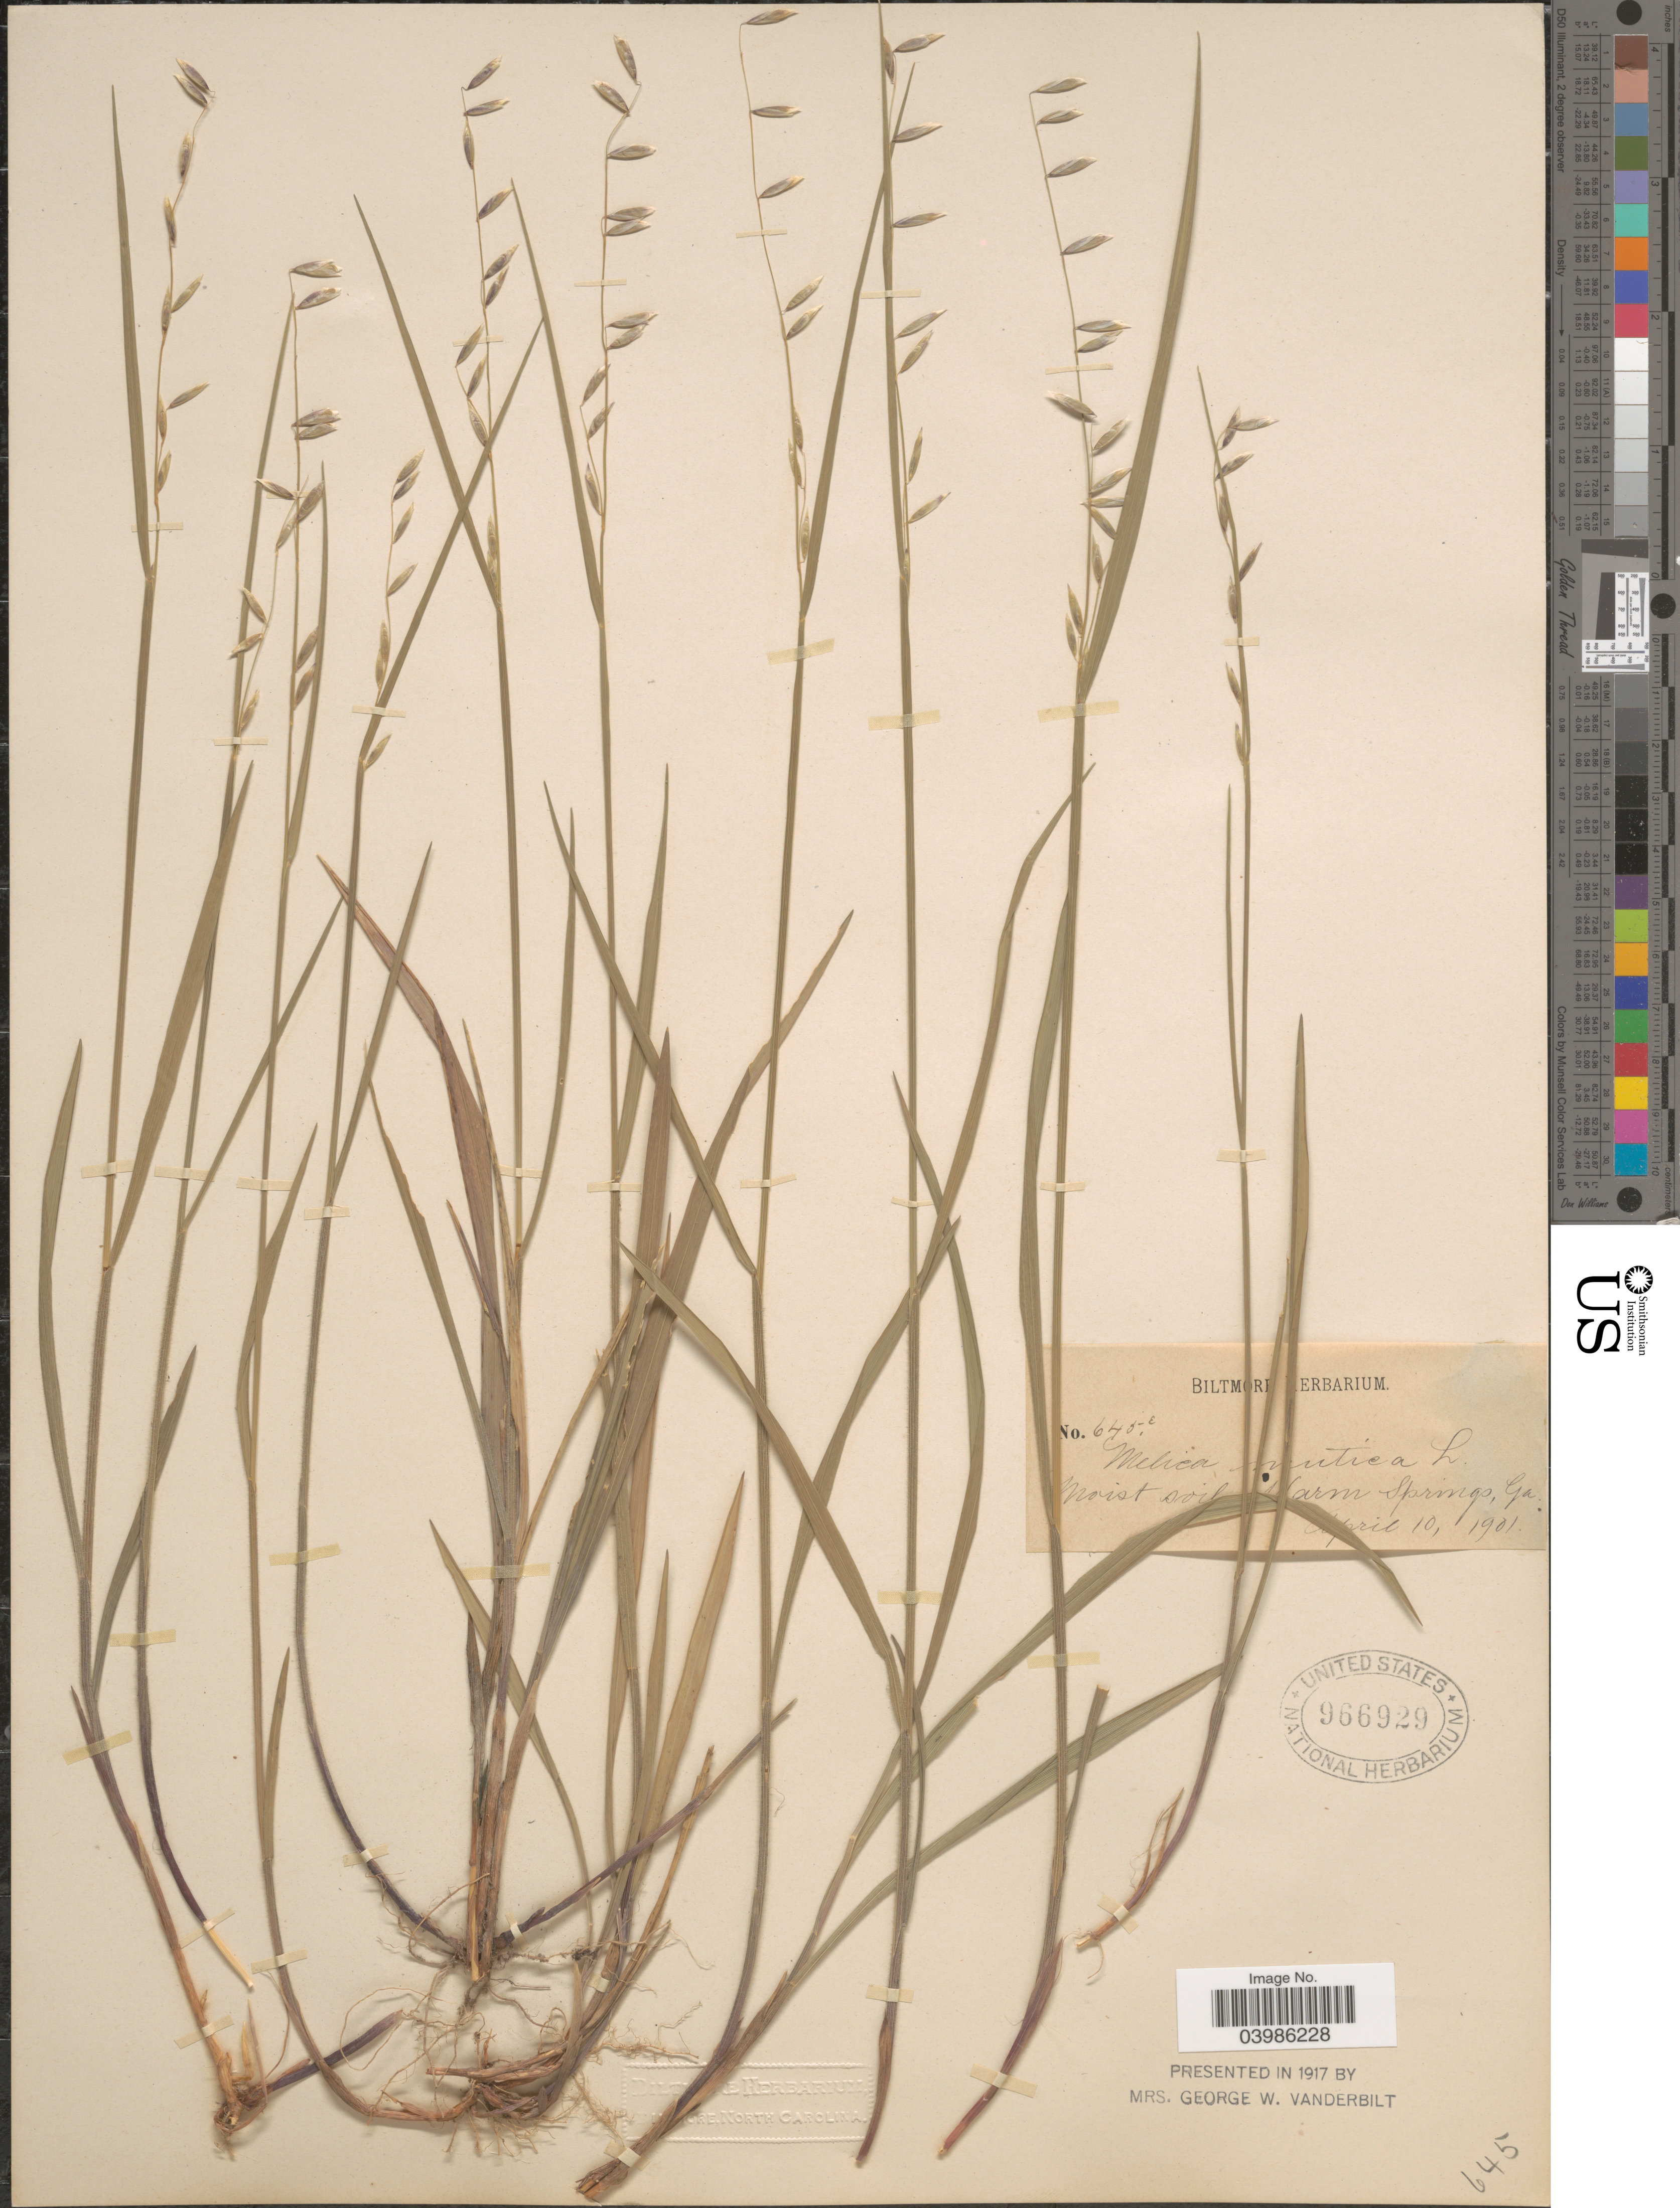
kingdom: Plantae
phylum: Tracheophyta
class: Liliopsida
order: Poales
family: Poaceae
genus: Melica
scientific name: Melica mutica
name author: Walter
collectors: ex herb. Biltmore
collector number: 645E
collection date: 1901-04-10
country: United States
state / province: Georgia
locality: Warm Springs.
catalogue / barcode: US 966929